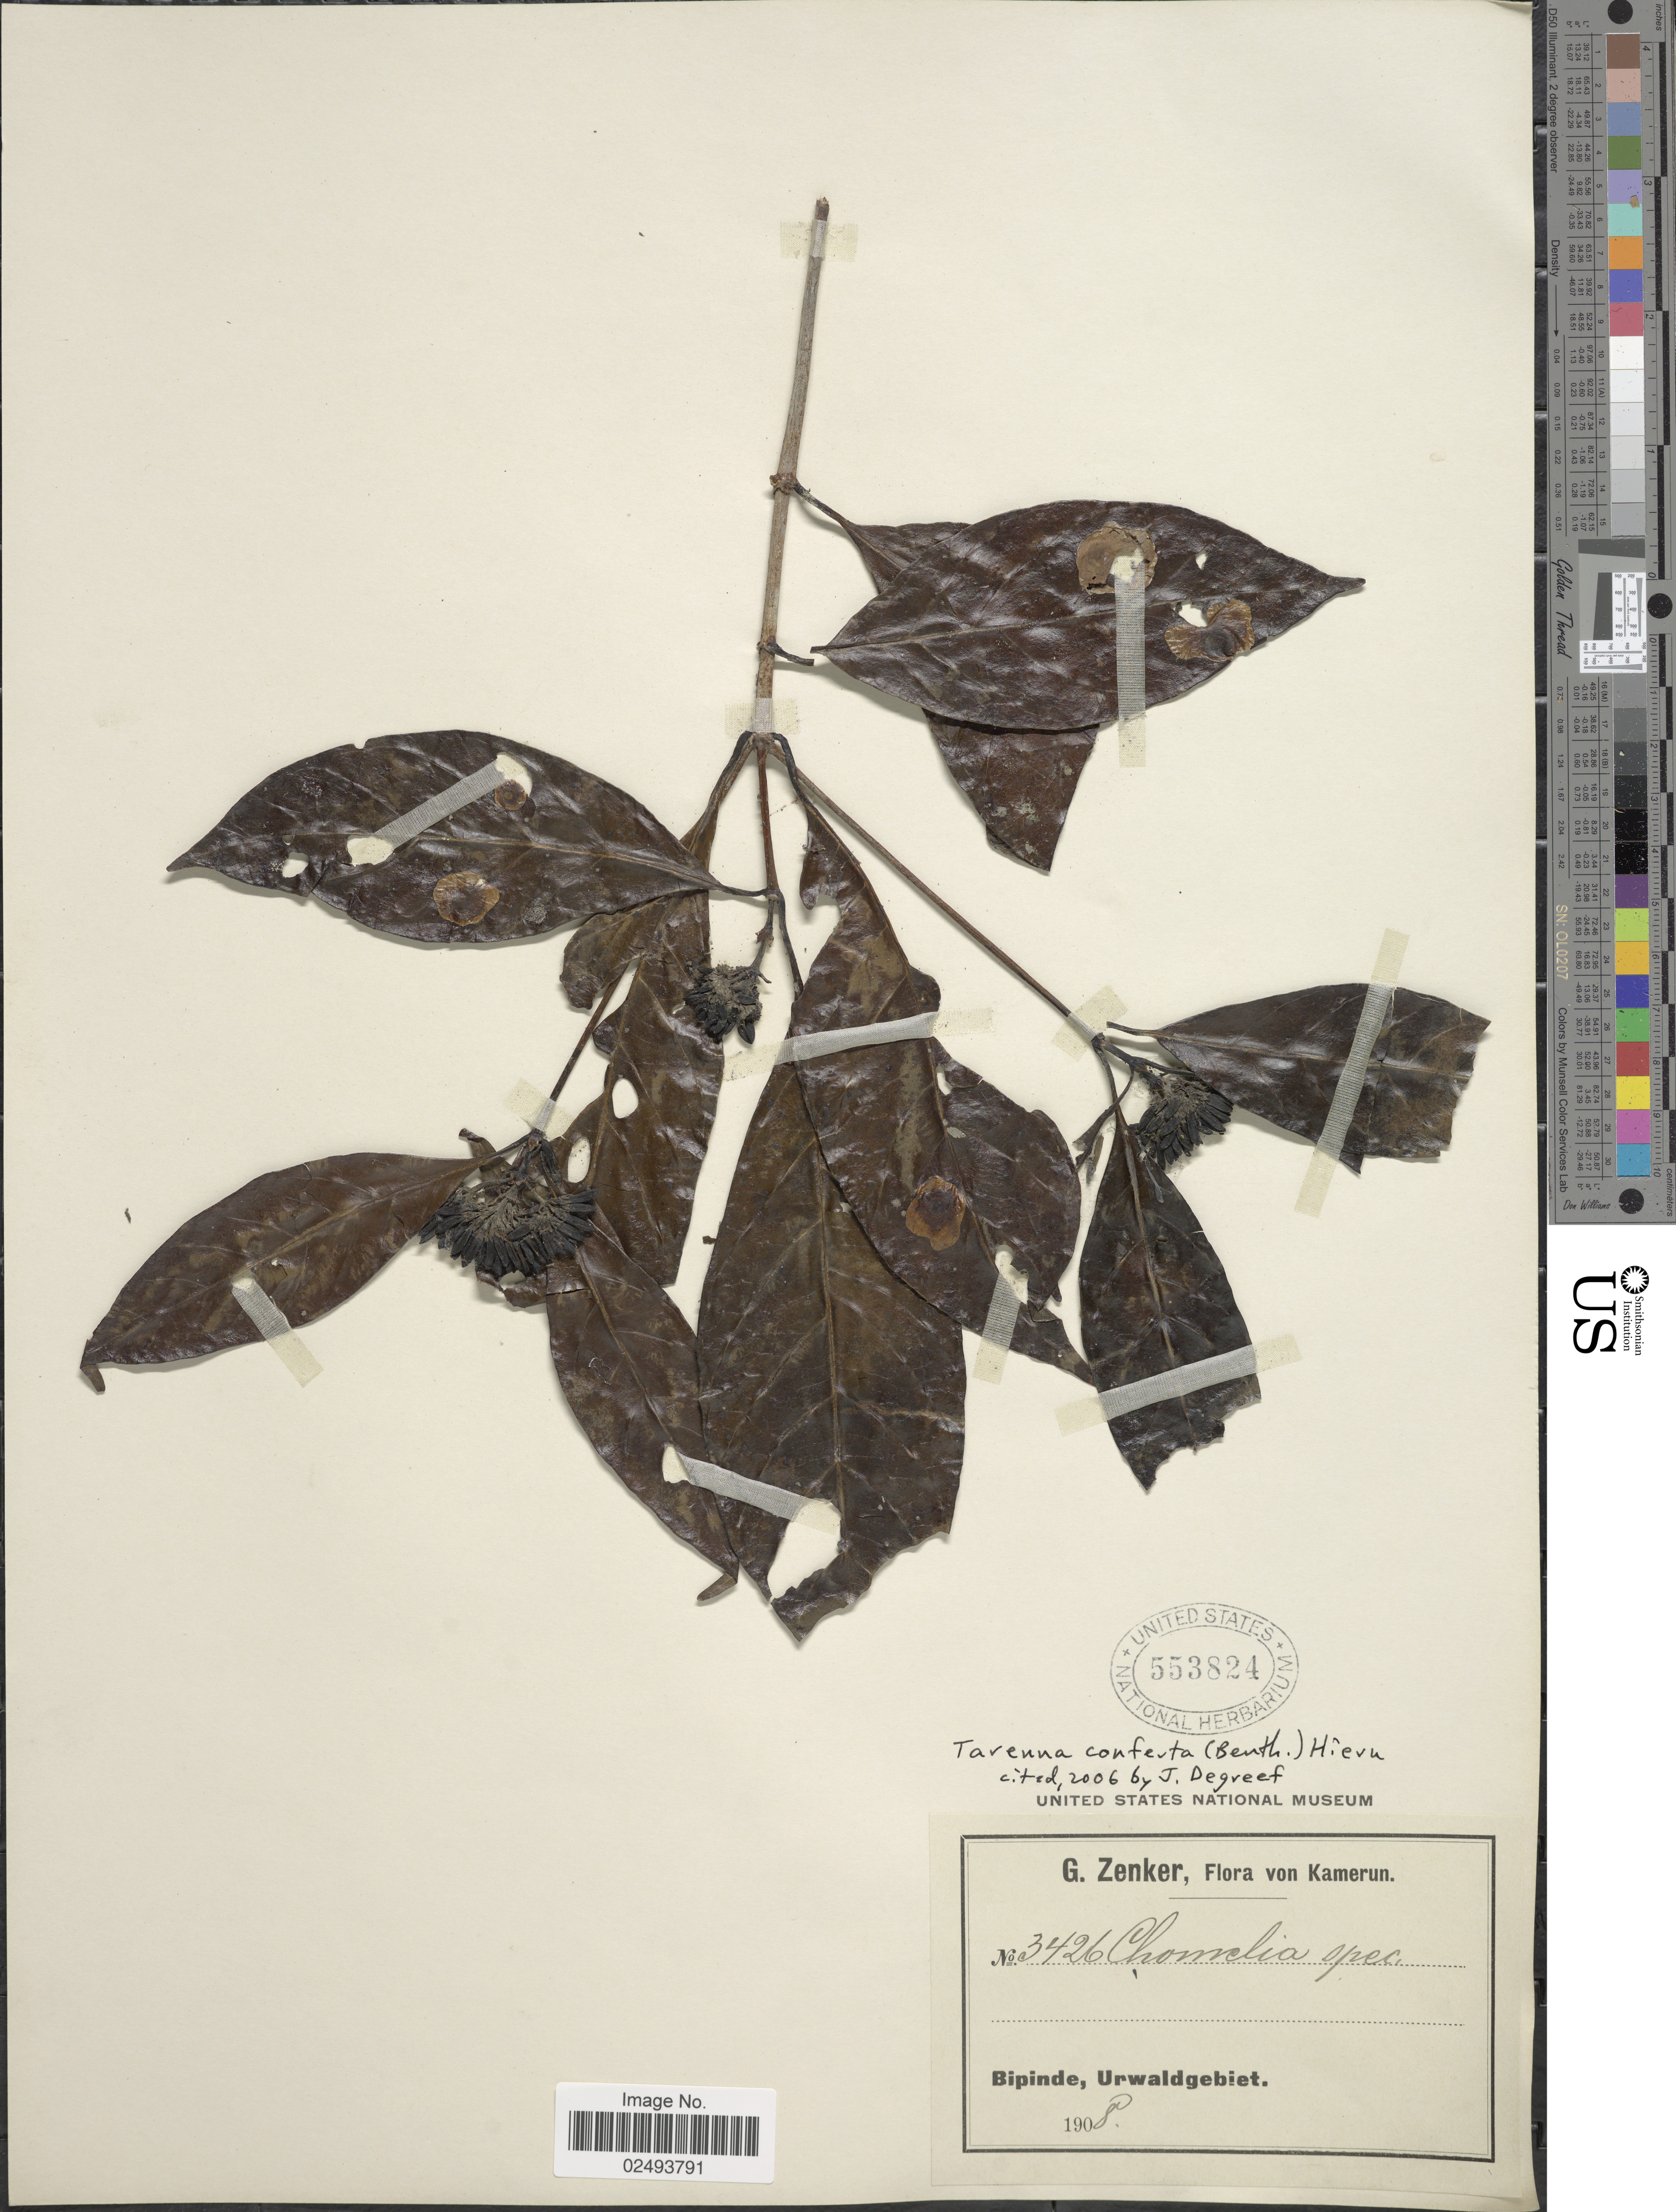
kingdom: Plantae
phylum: Tracheophyta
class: Magnoliopsida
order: Gentianales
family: Rubiaceae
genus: Tarenna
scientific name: Tarenna conferta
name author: (Benth.) Hiern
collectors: G. A. Zenker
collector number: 3426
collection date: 1908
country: Cameroon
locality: Kamerun. Bipinde, Urwaldgebiet.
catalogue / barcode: US 553824